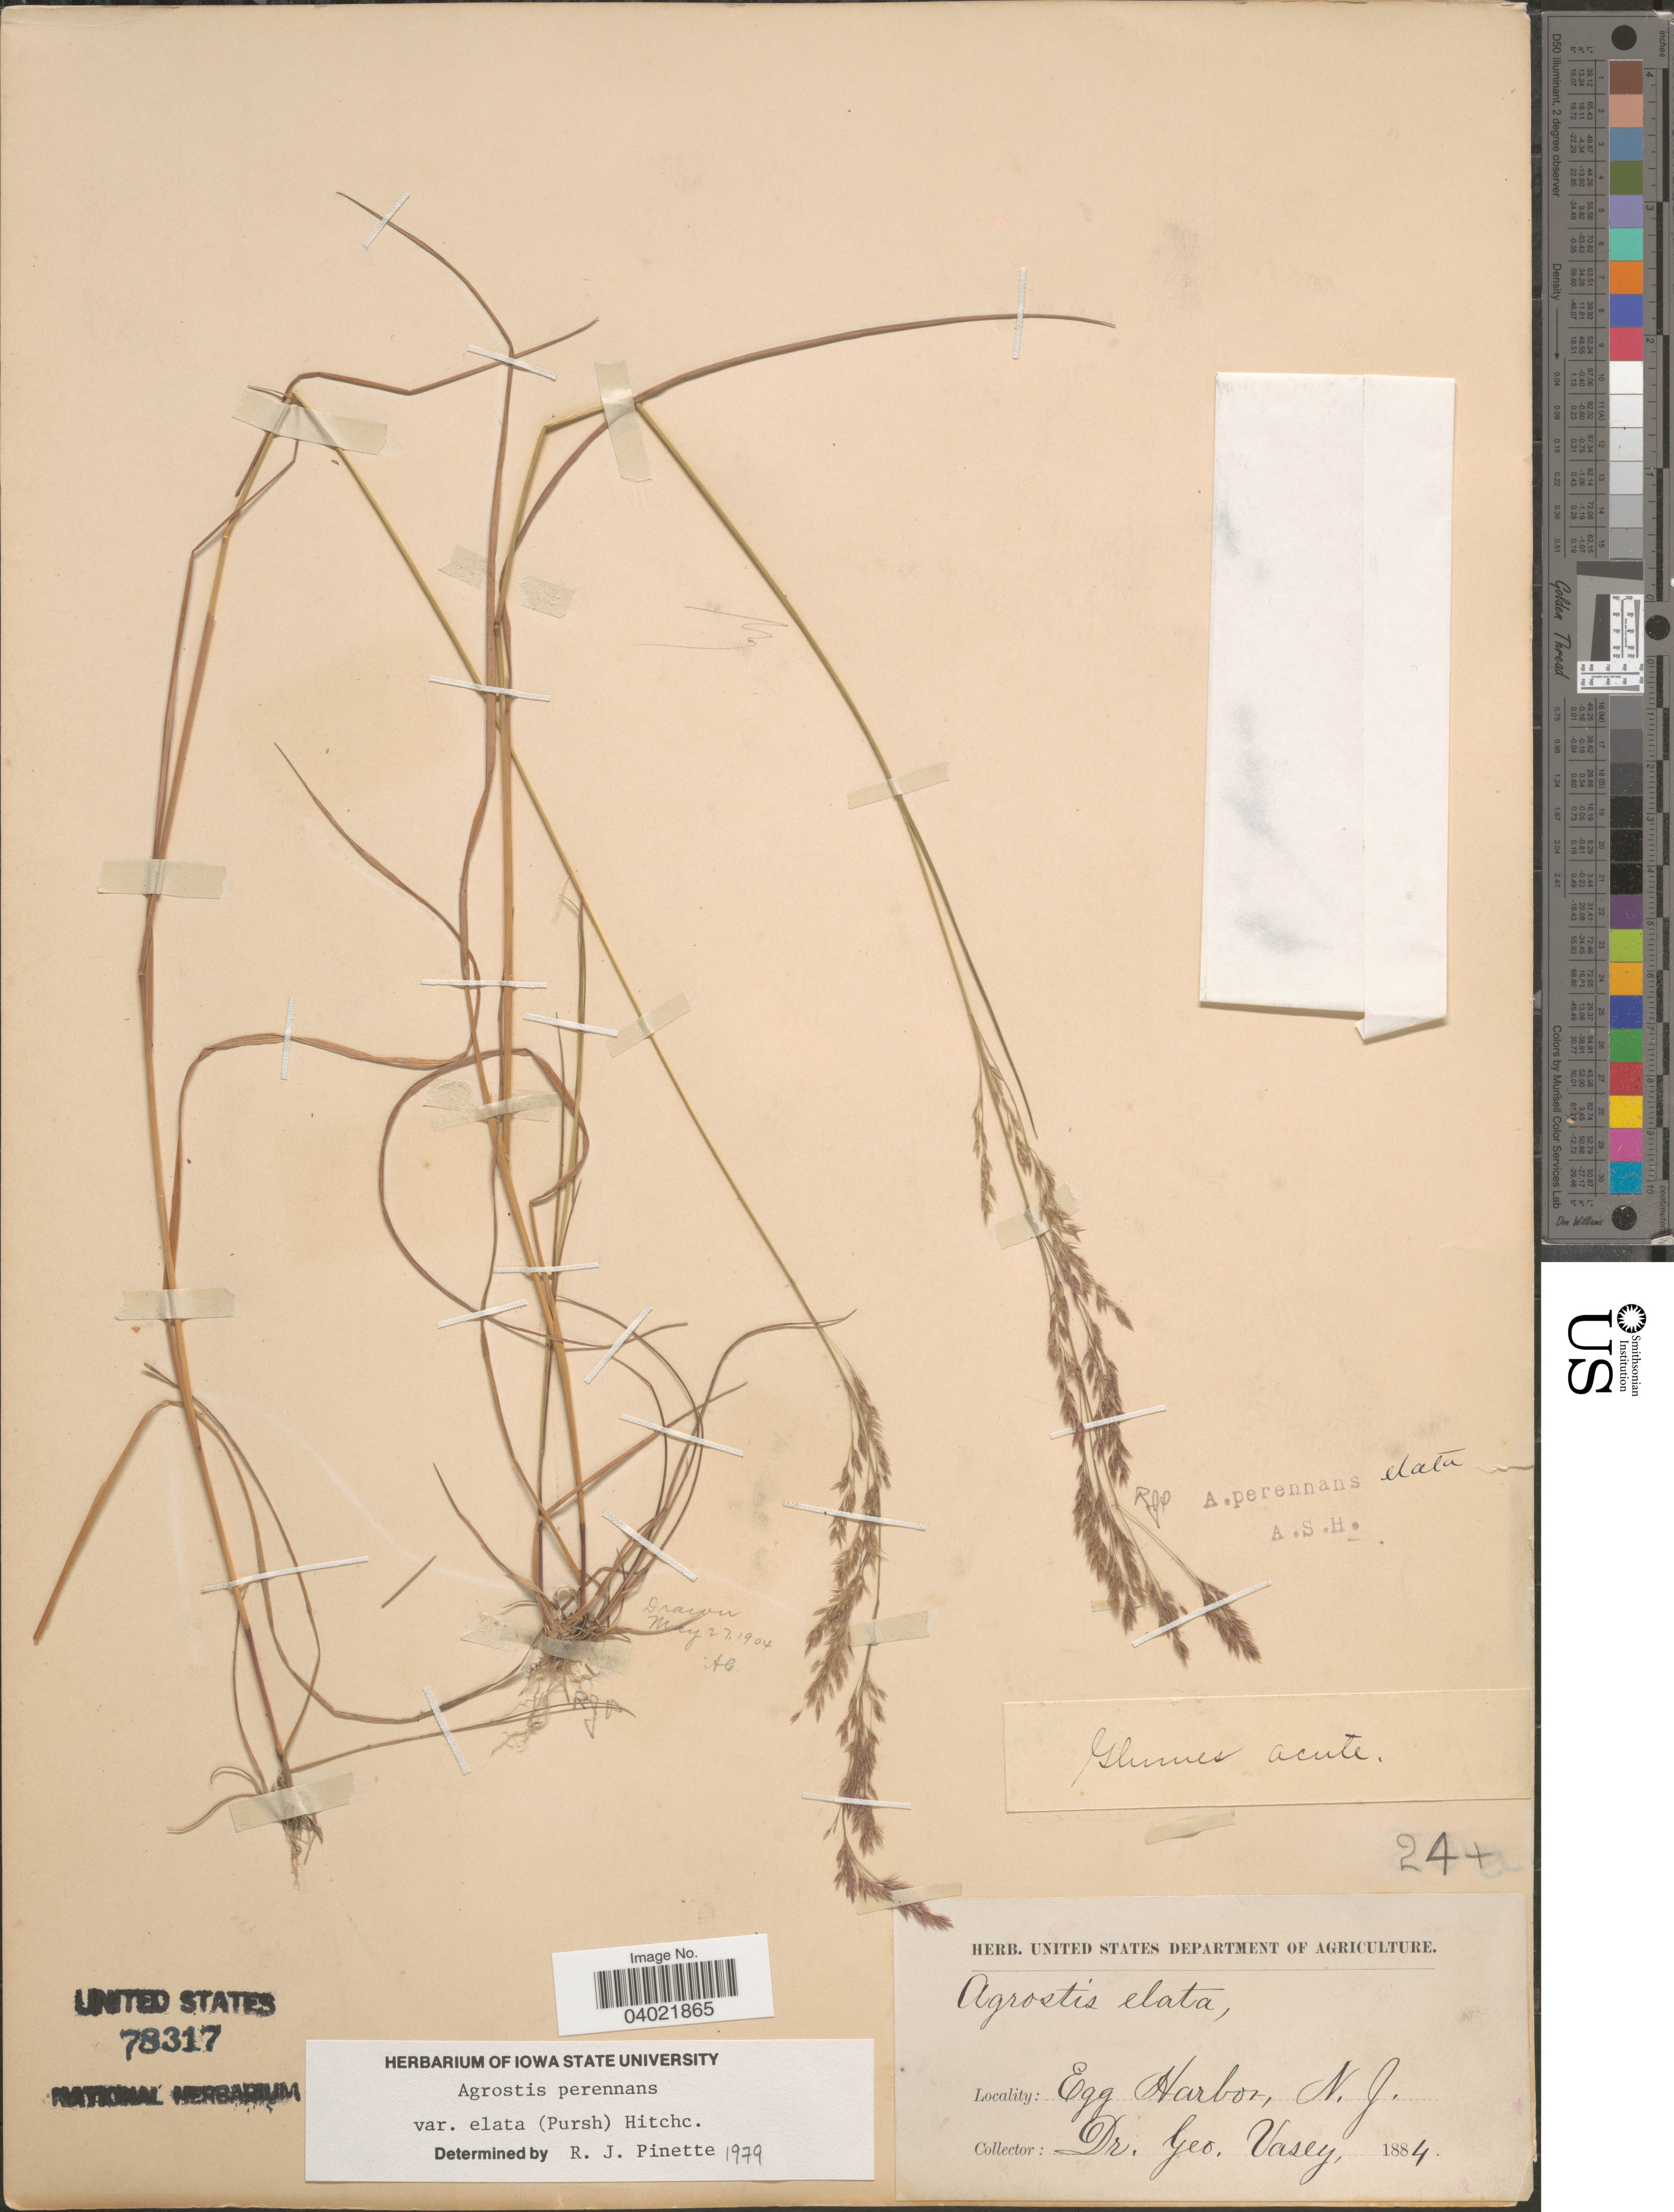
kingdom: Plantae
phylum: Tracheophyta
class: Liliopsida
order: Poales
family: Poaceae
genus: Agrostis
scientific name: Agrostis perennans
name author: (Walter) Tuck.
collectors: G. R. Vasey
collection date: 1884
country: United States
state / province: New Jersey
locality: Egg Harbor.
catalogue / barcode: US 78317